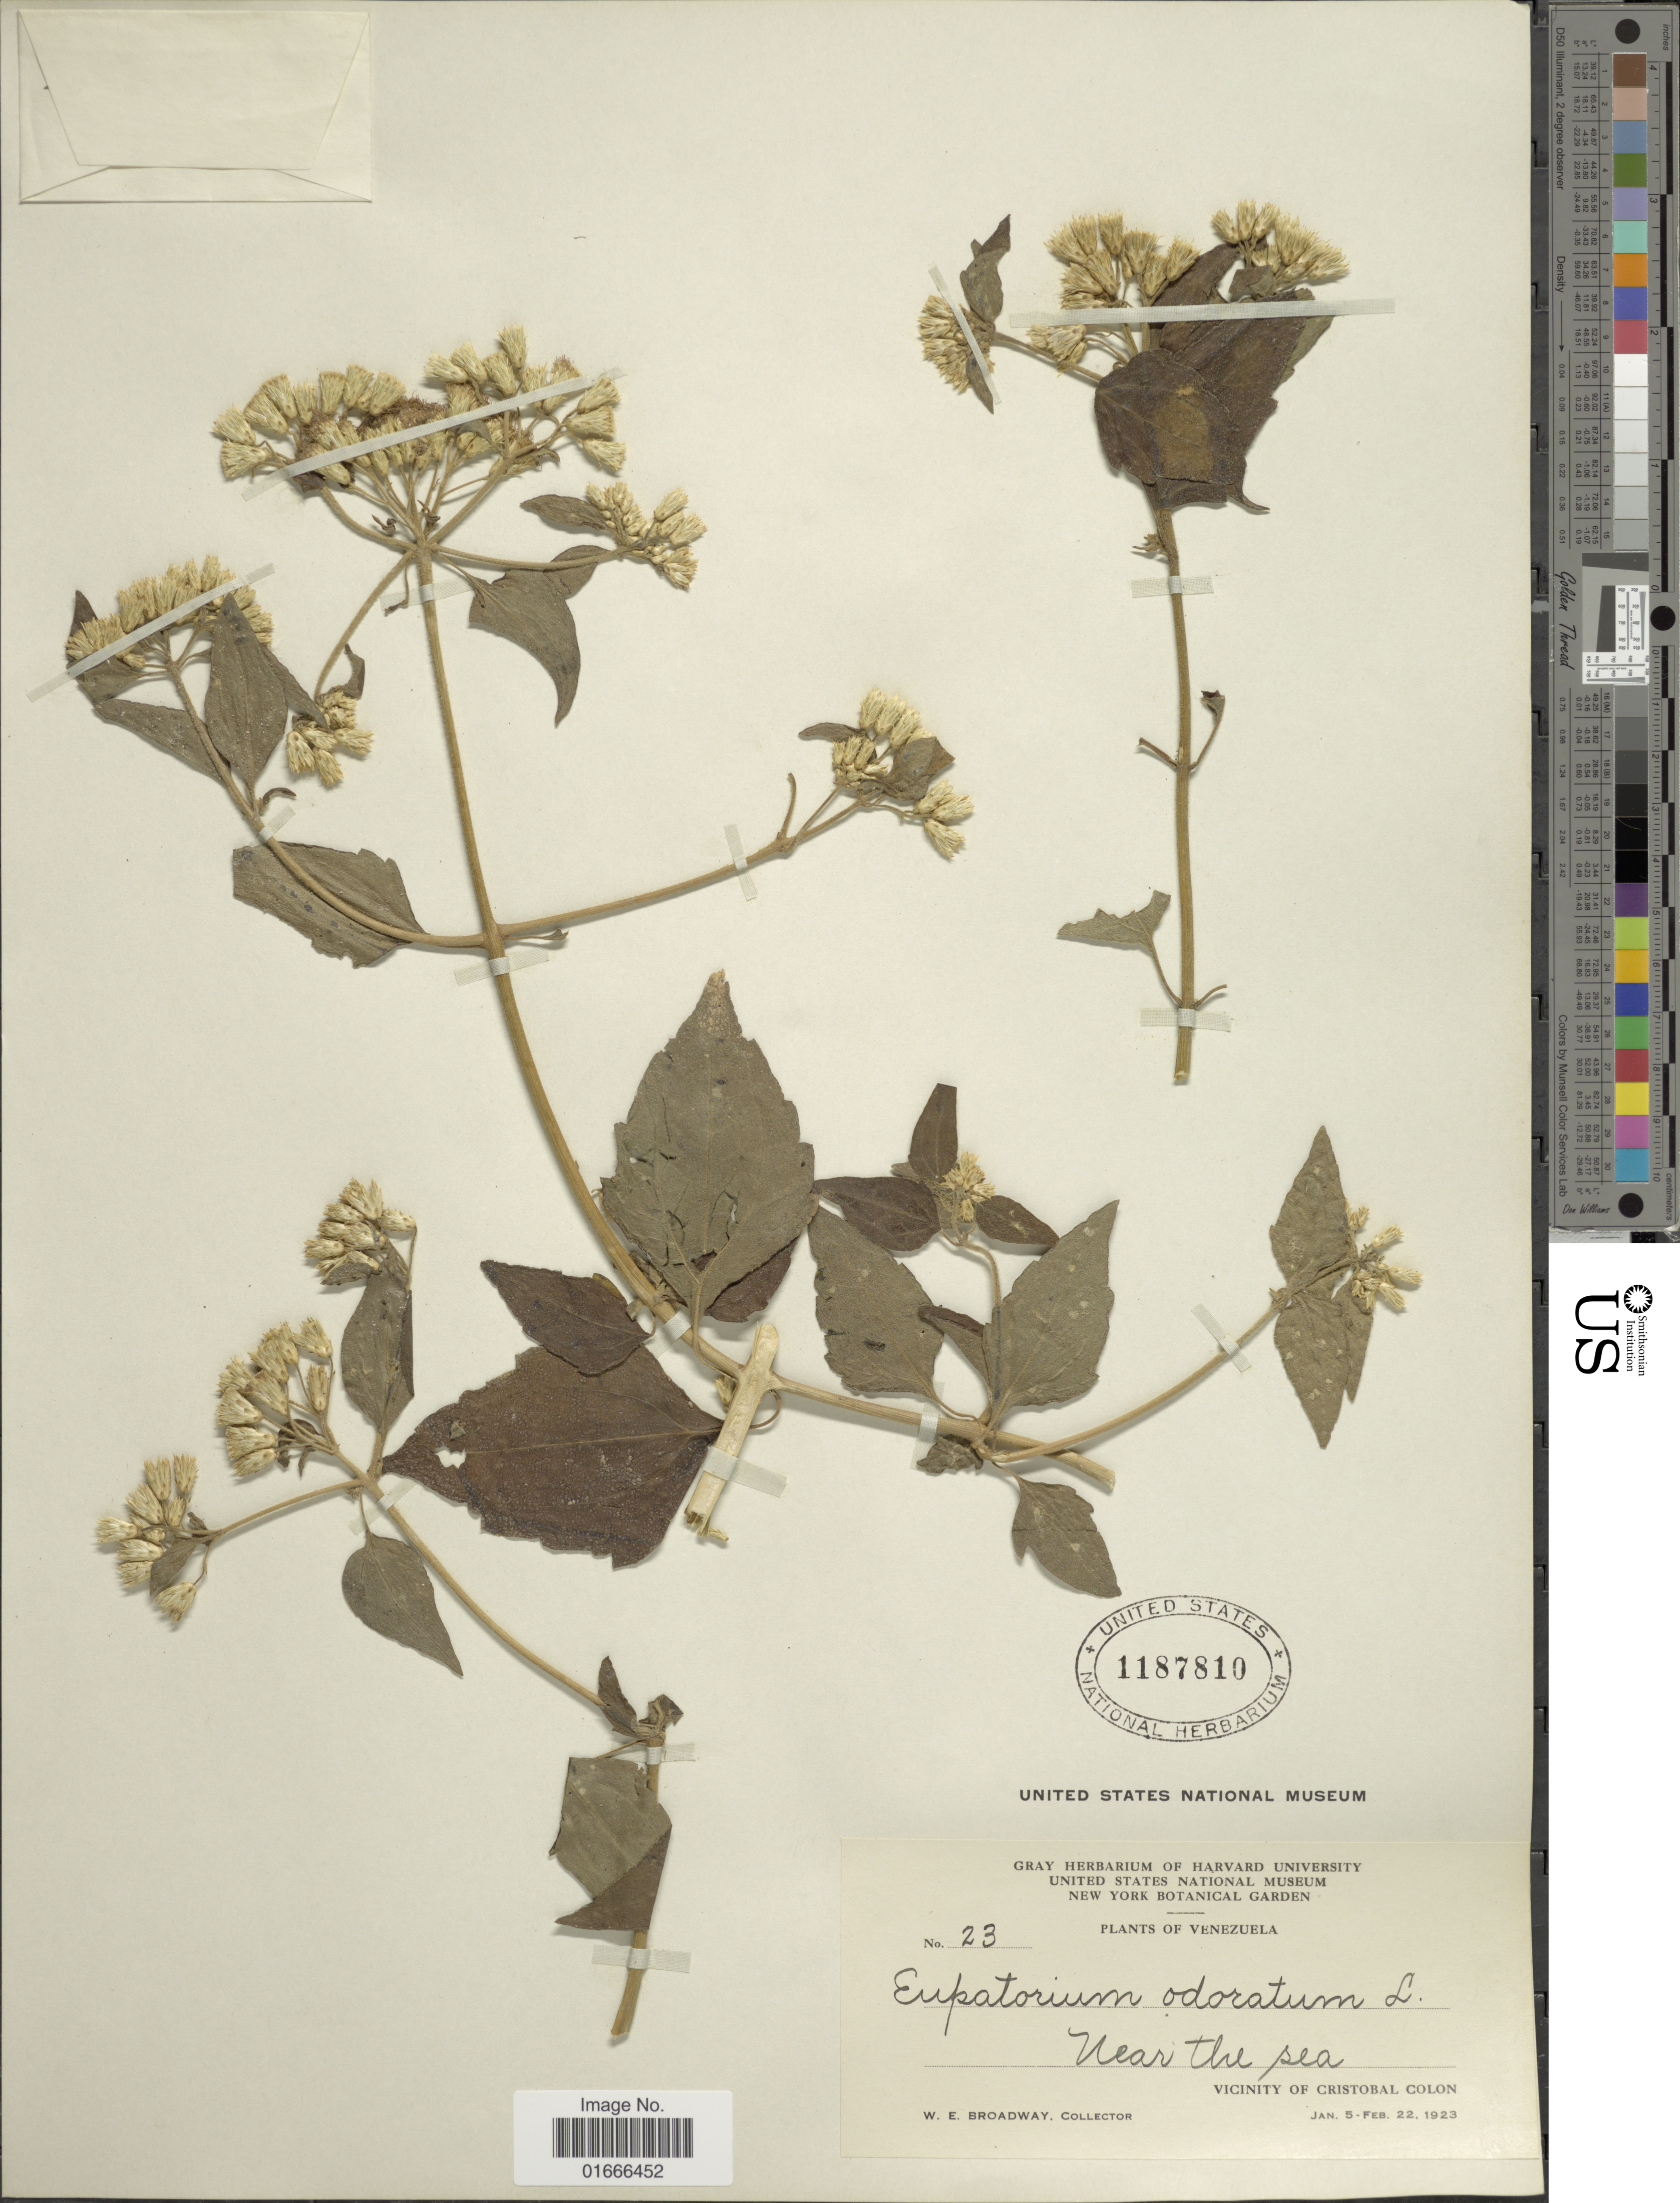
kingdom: Plantae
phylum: Tracheophyta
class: Magnoliopsida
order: Asterales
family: Asteraceae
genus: Chromolaena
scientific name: Chromolaena odorata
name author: (L.) R.M. King & H. Rob.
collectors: W. E. Broadway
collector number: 23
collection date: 1923-01-05/1923-02-22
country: Venezuela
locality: Near the sea, Vicinity of Cristobal Colon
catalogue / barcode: US 1187810